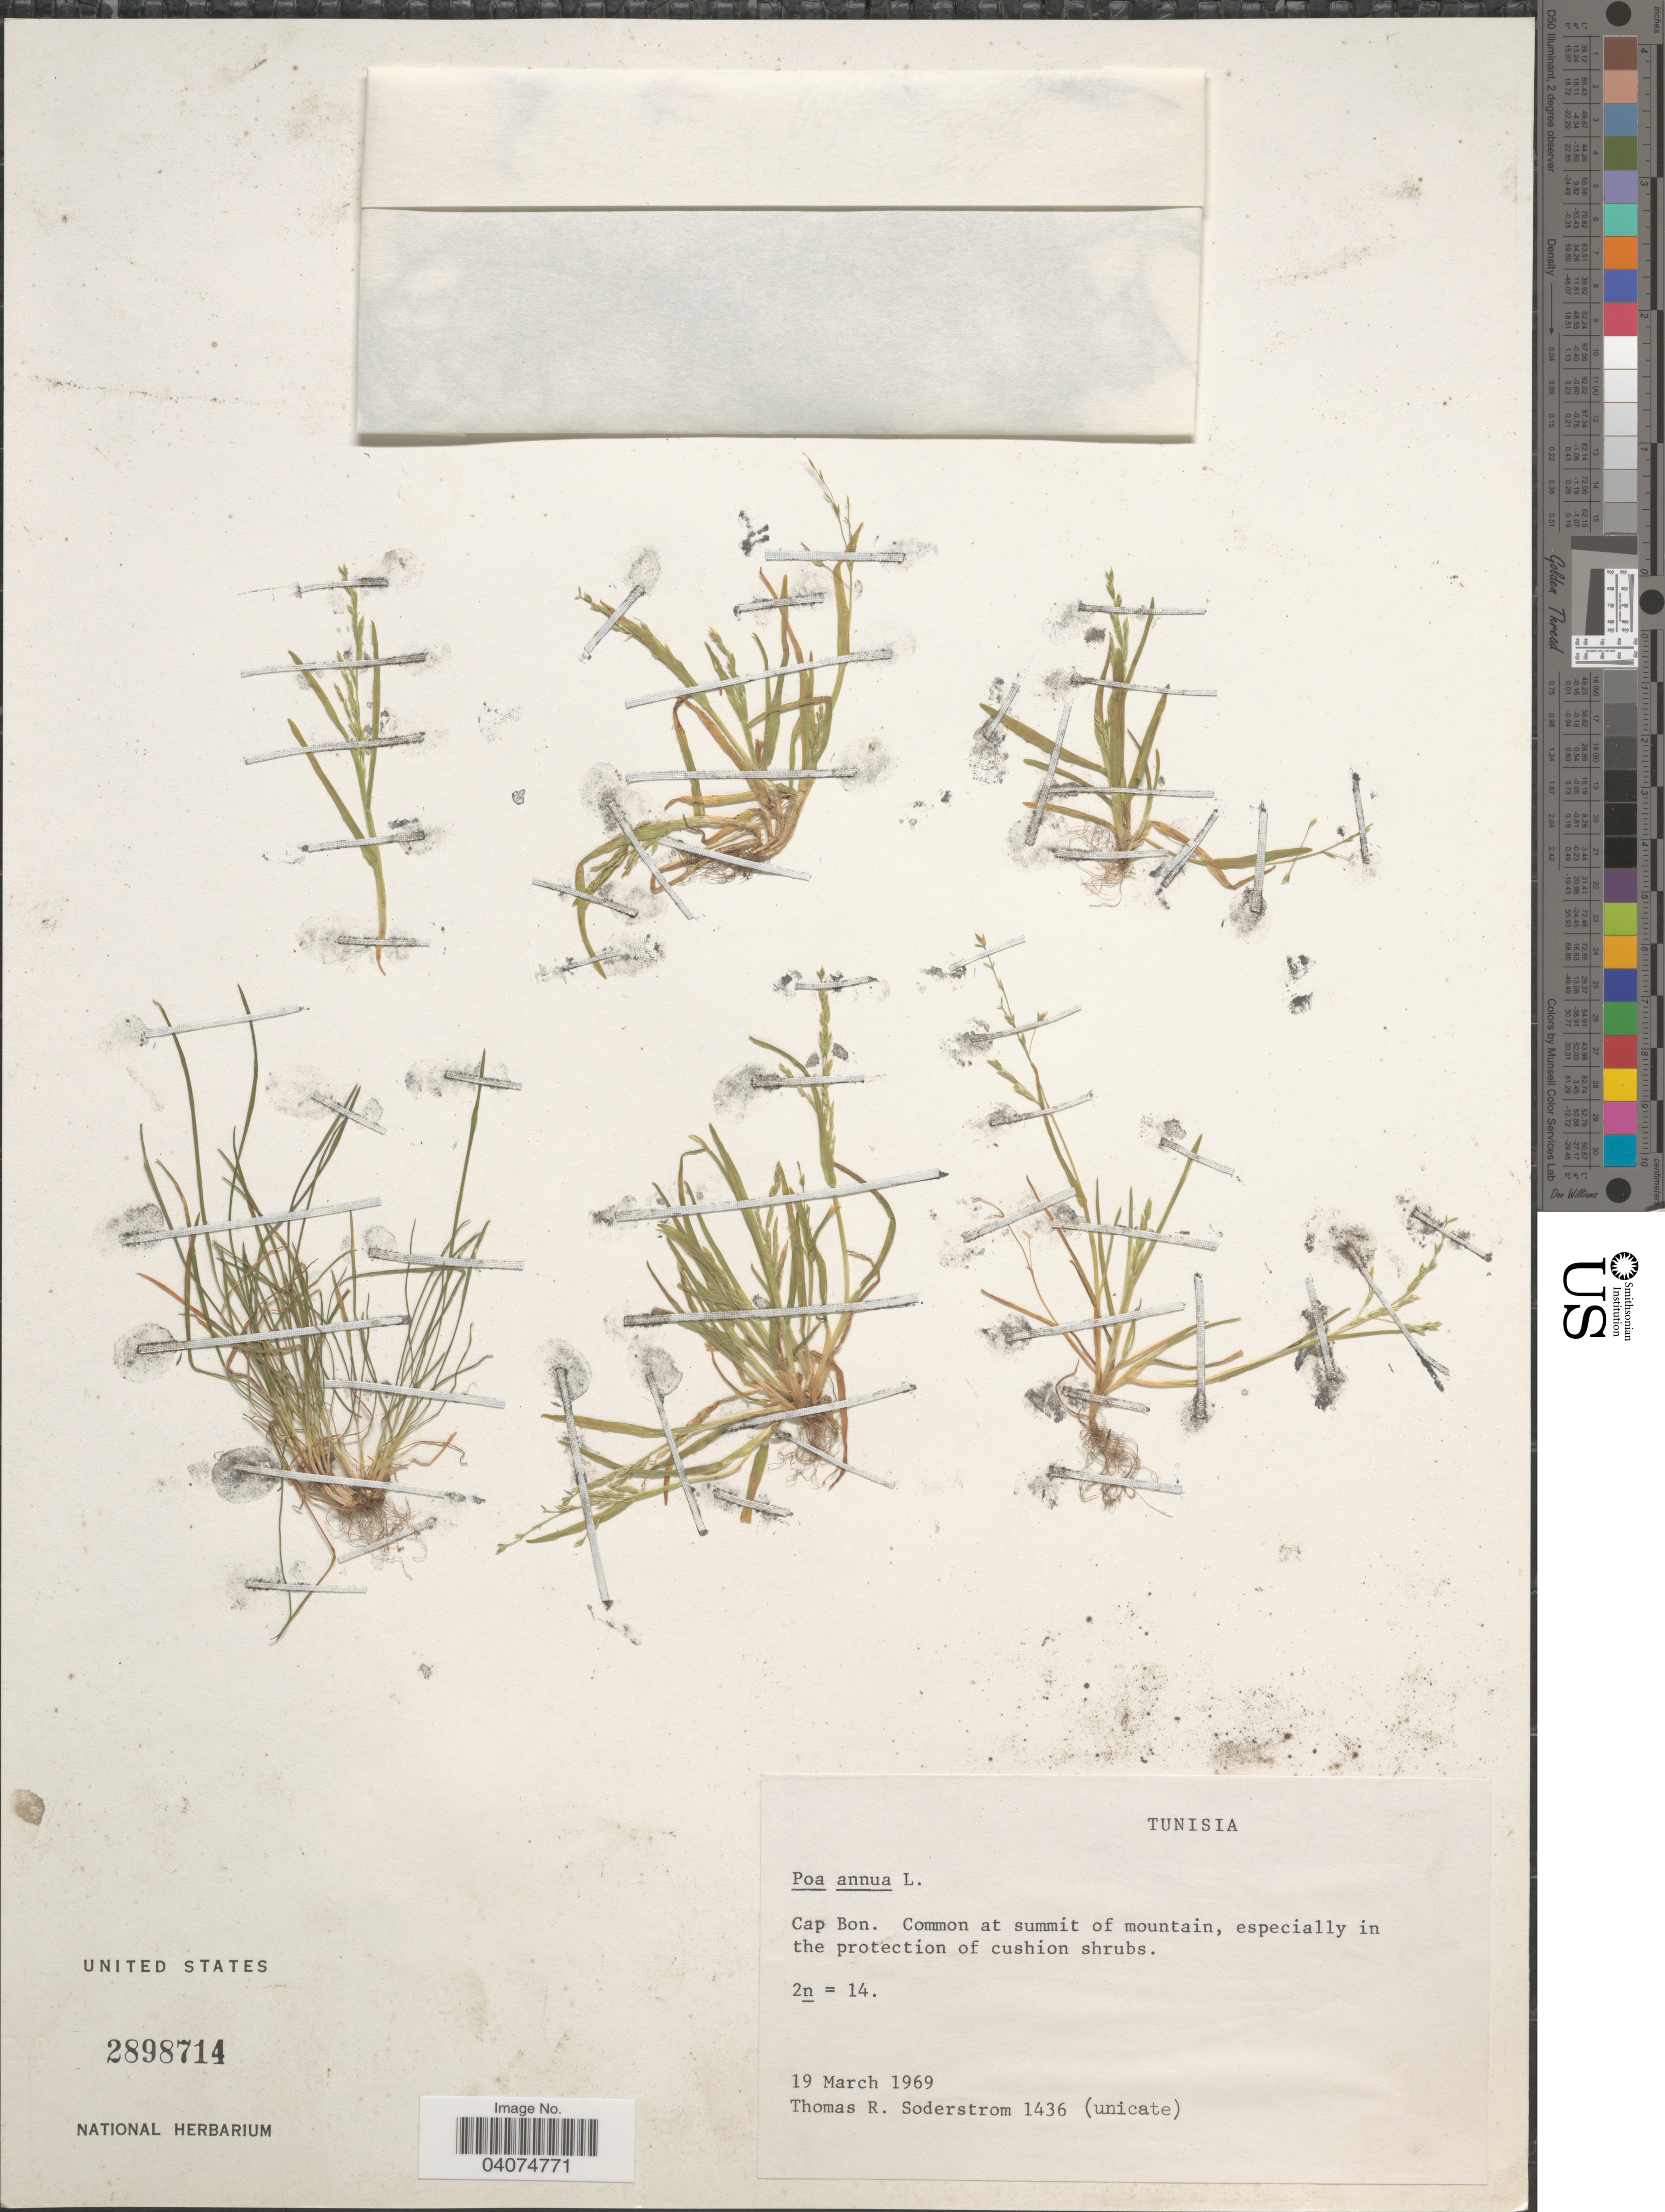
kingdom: Plantae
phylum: Tracheophyta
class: Liliopsida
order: Poales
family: Poaceae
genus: Poa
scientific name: Poa infirma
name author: Kunth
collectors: T. R. Soderstrom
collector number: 1436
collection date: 1969-03-19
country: Tunisia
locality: Cap Bon. At summit of mountain.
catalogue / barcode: US 2898714